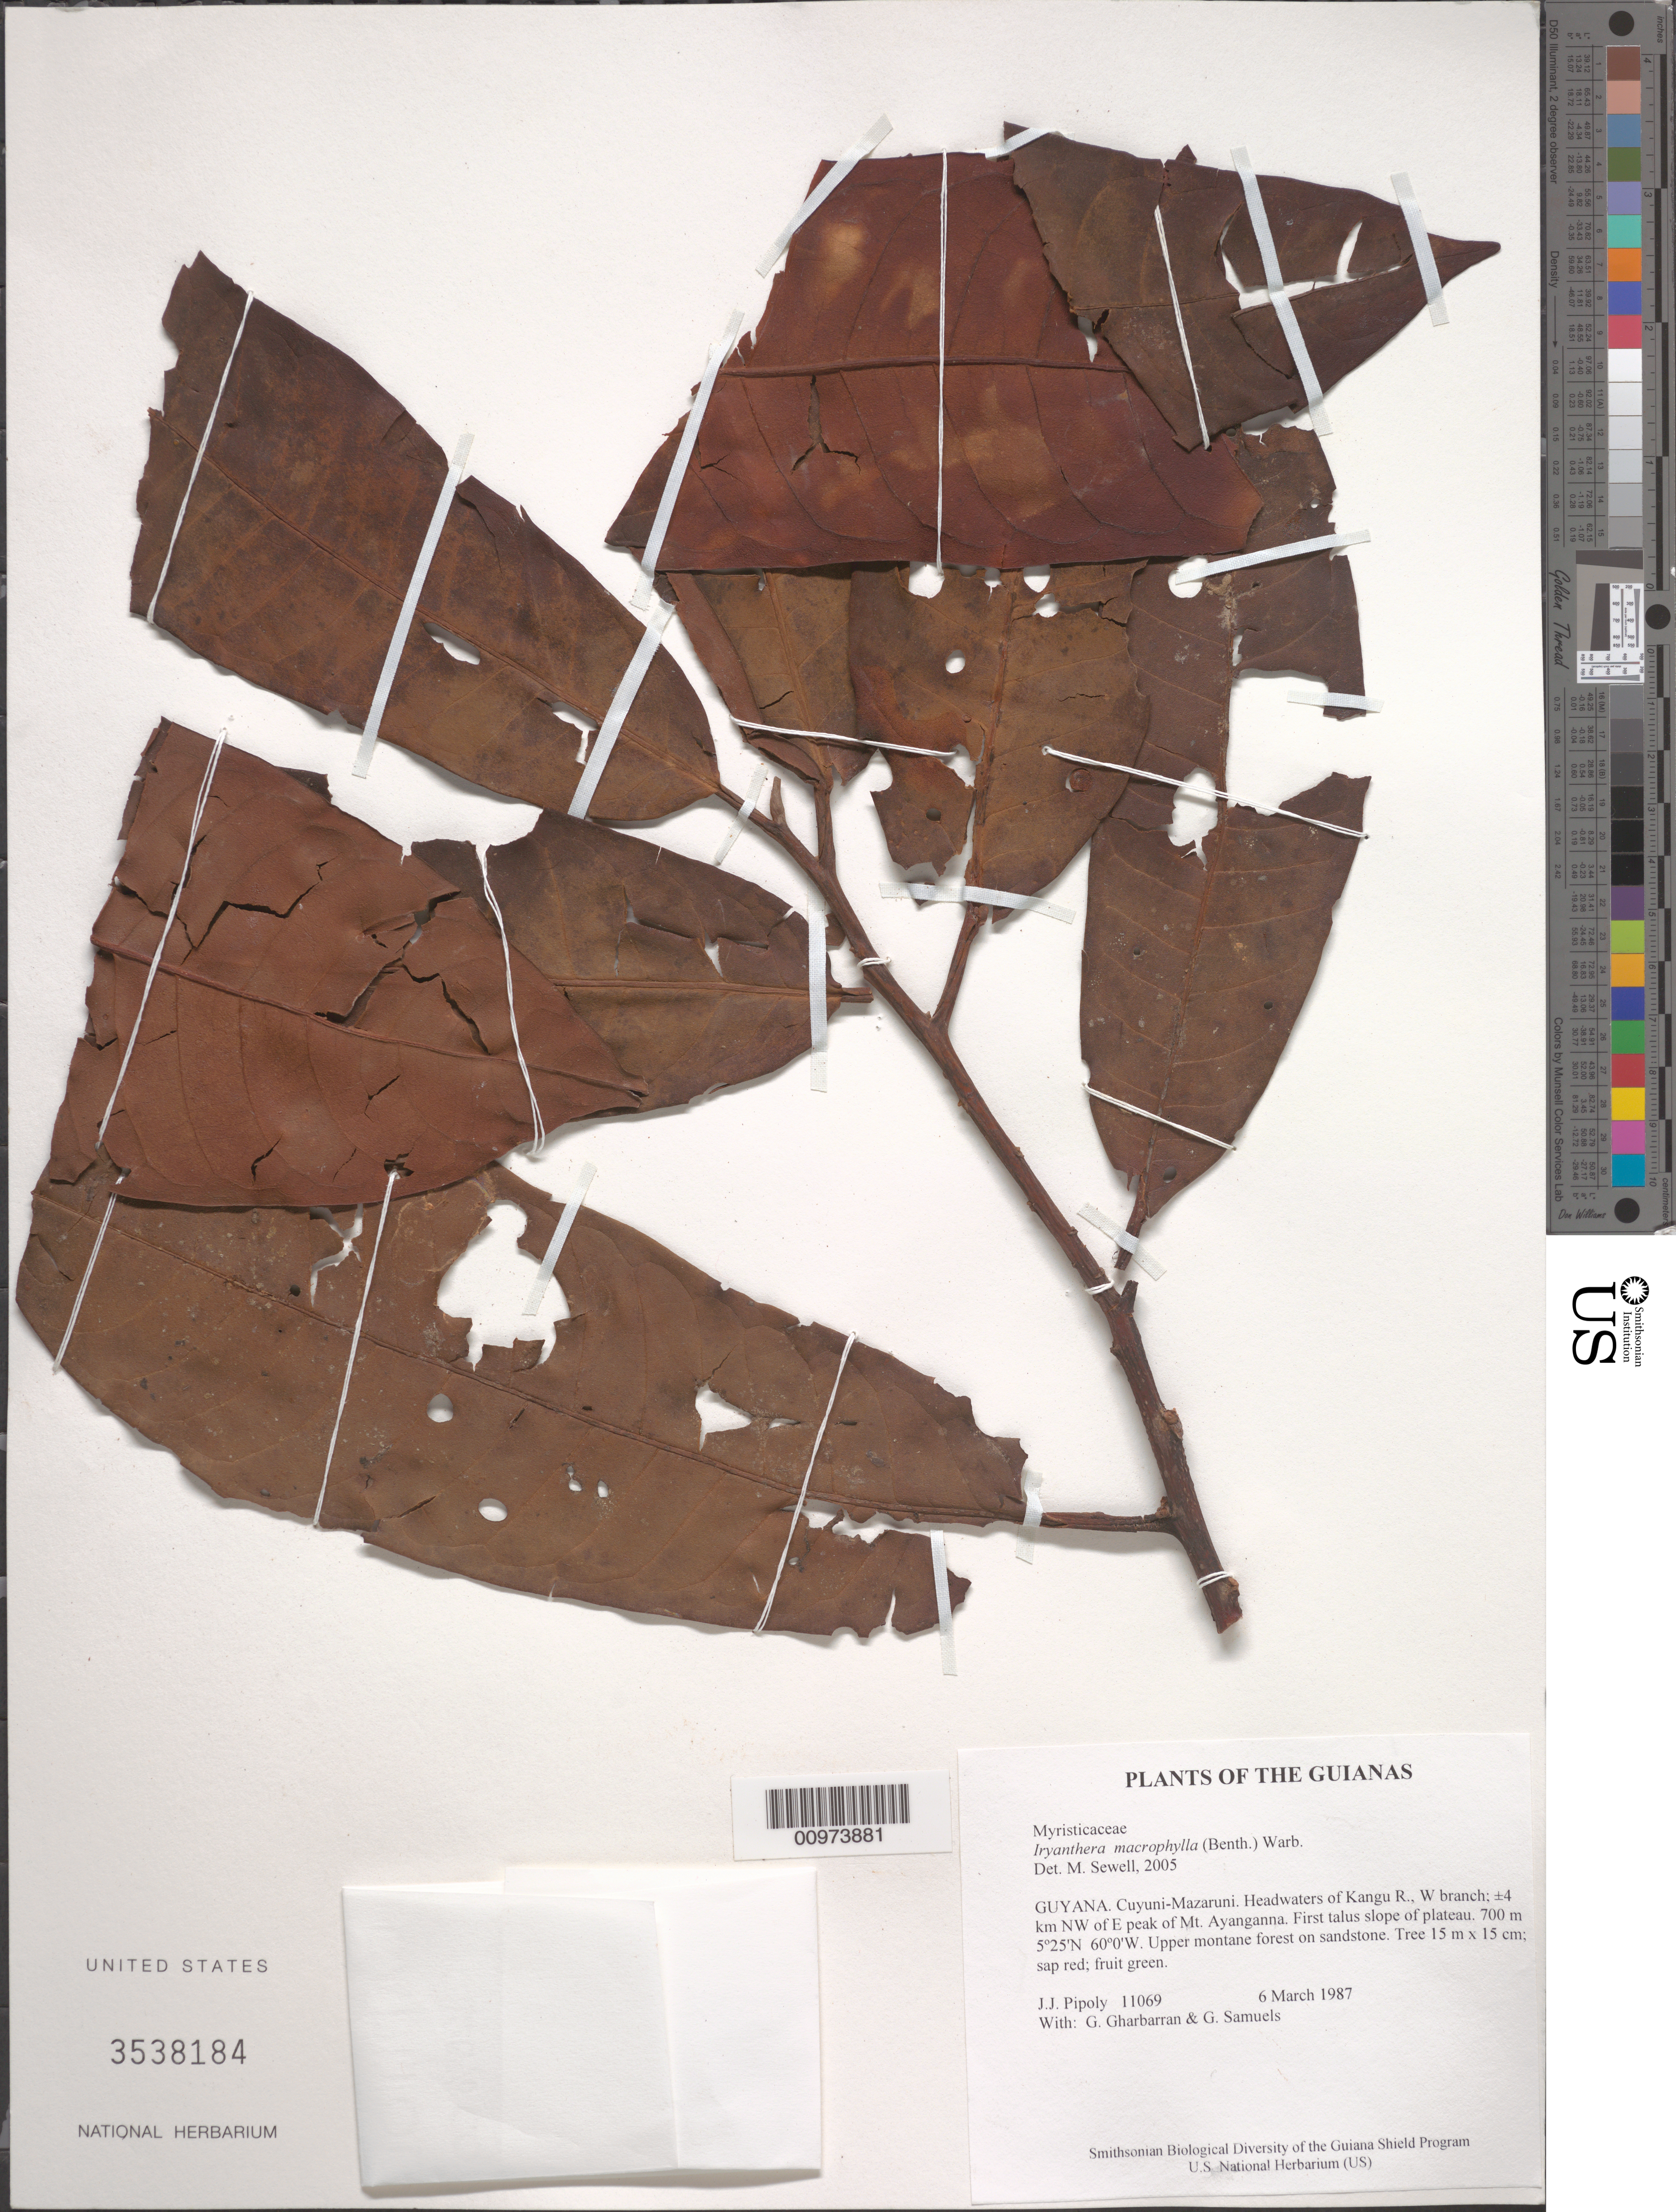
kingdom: Plantae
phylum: Tracheophyta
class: Magnoliopsida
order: Magnoliales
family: Myristicaceae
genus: Iryanthera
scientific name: Iryanthera macrophylla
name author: (Benth.) Warb.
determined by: Sewell, M.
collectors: J. J. Pipoly, G. Gharbarran & G. Samuels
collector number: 11069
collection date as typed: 6 March 1987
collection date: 1987-03-06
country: Guyana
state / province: Cuyuni-Mazaruni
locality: Headwaters of Kangu R., W branch; ±4 km NW of E peak of Mt. Ayanganna. First talus slope of plateau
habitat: Upper montane forest on sandstone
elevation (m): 700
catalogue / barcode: US 3538184